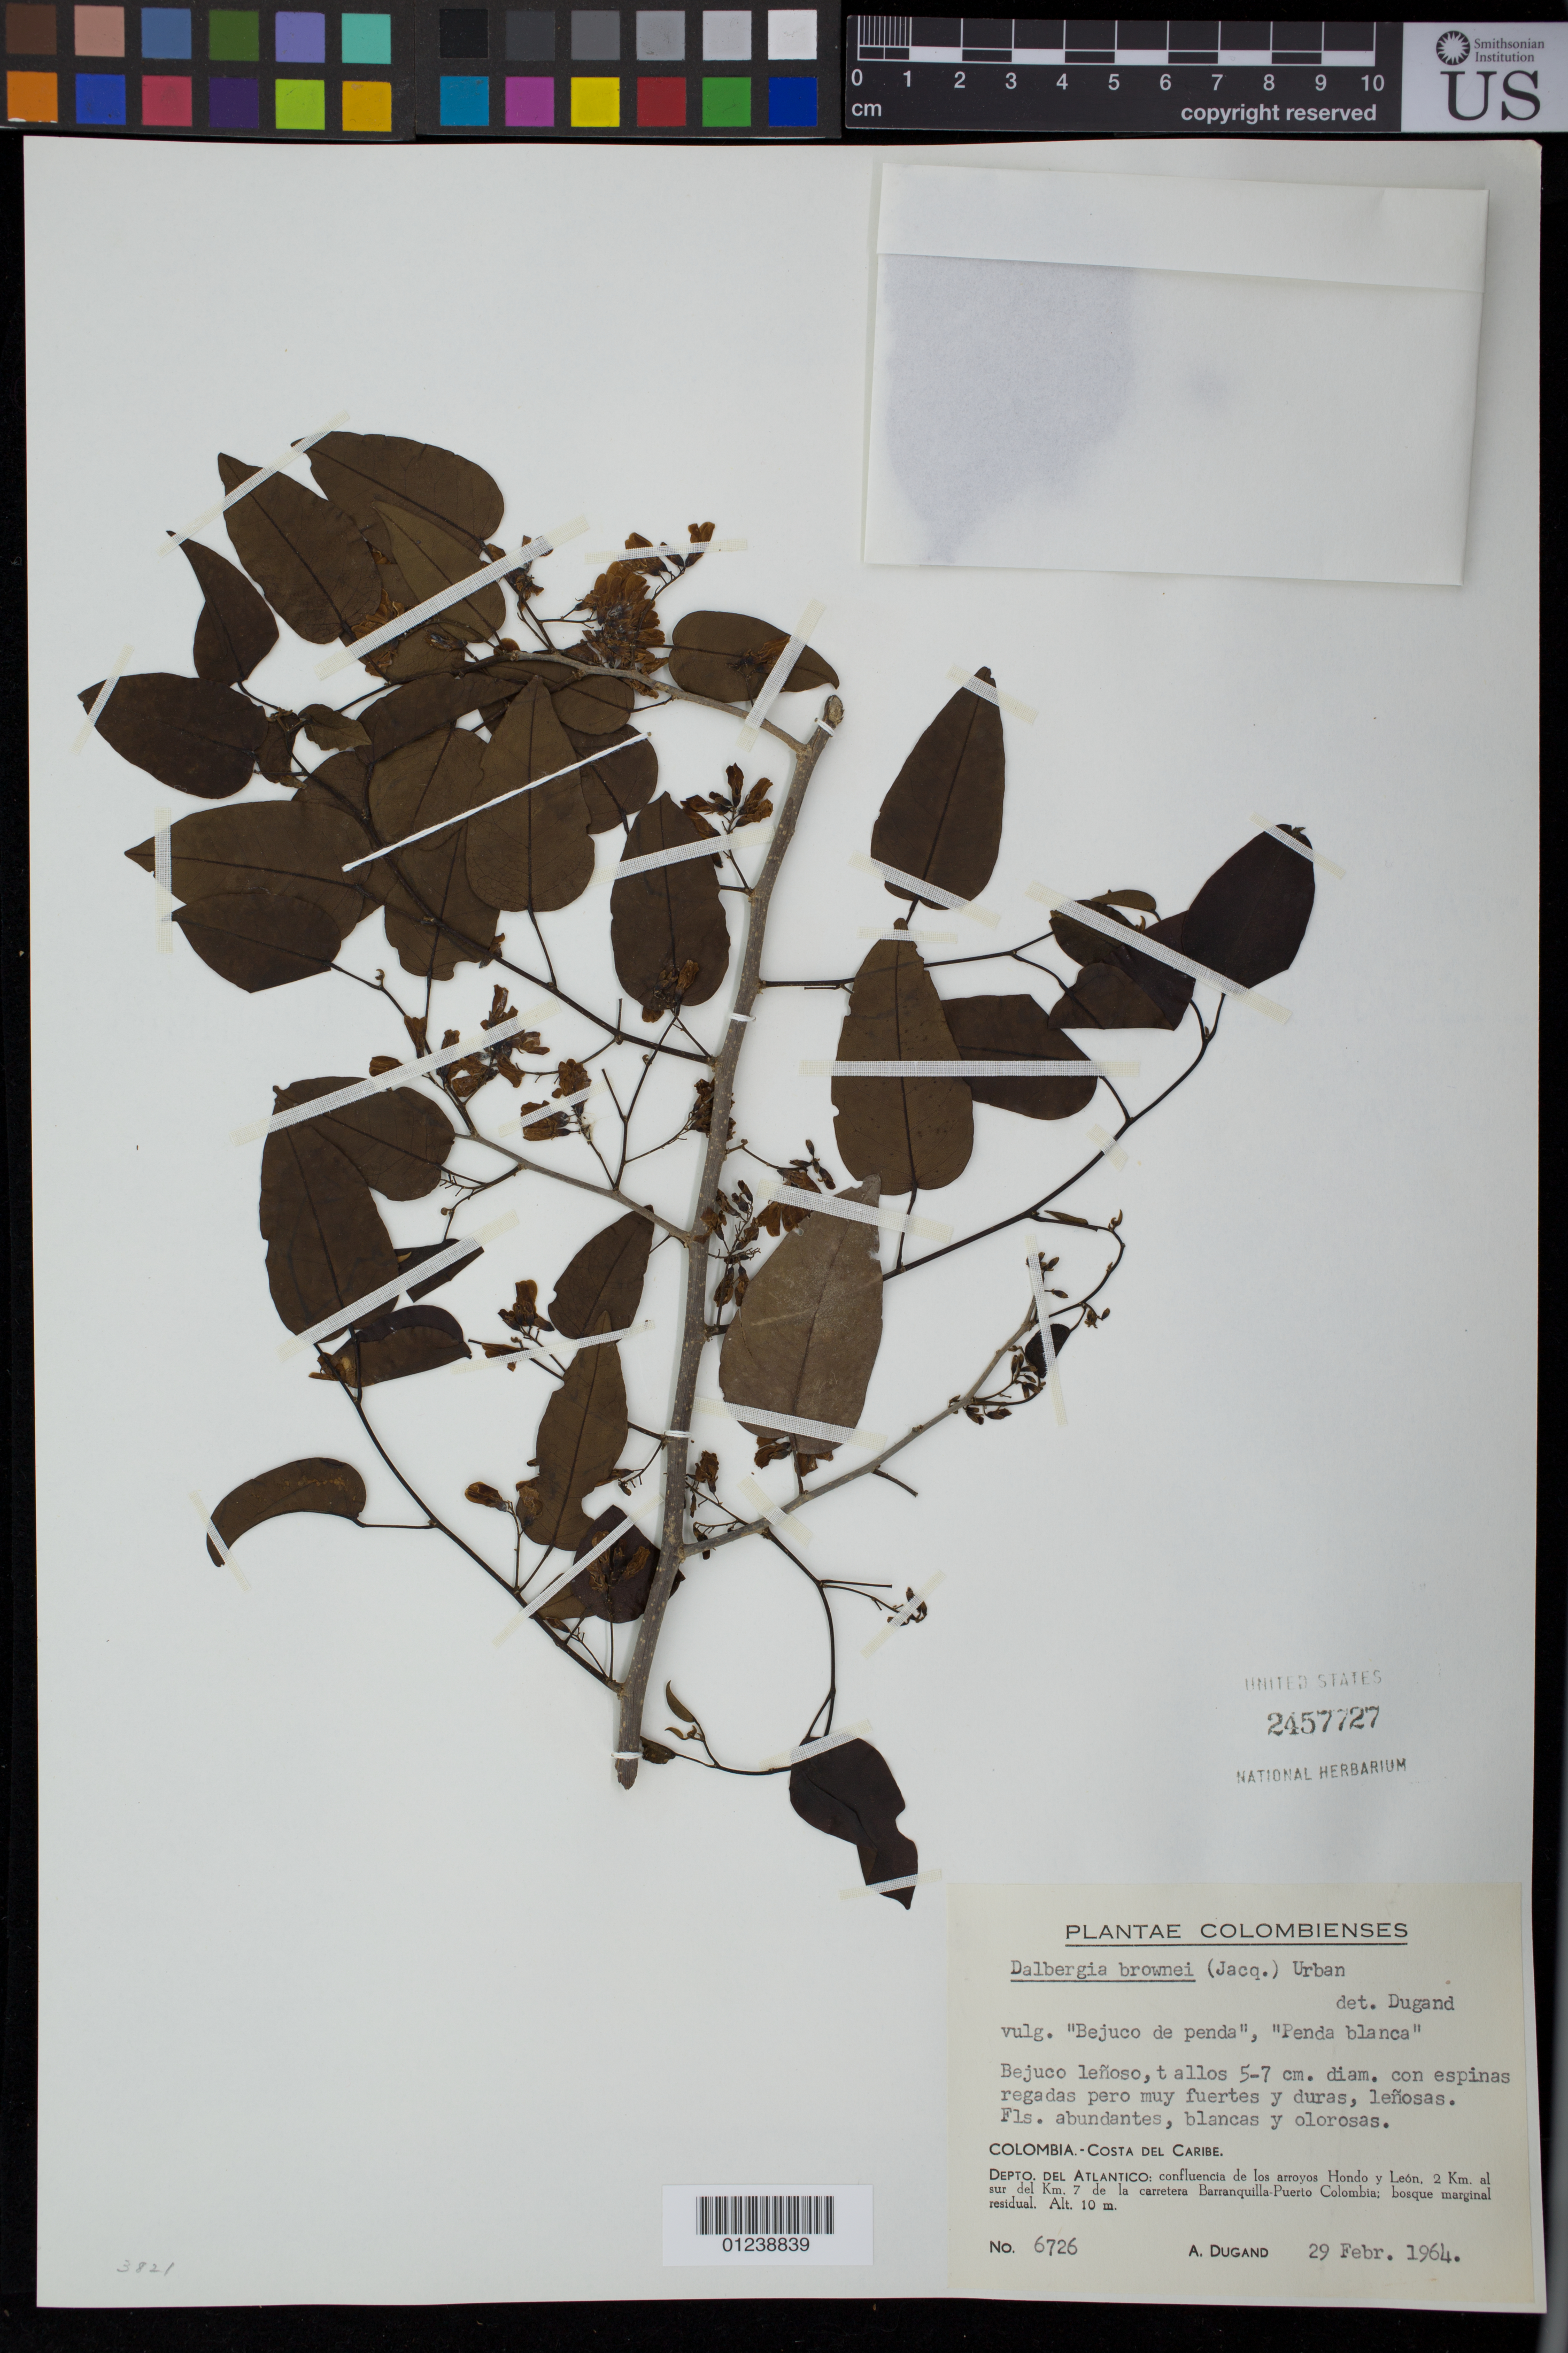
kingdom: Plantae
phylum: Tracheophyta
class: Magnoliopsida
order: Fabales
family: Fabaceae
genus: Dalbergia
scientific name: Dalbergia brownei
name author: (Jacq.) Schinz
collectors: A. Dugand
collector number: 6726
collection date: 1964-02-29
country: Colombia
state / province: Atlantico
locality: Costa Del Caribe: confluencia de los arroyos Hondo y Leon, 2 Km. al sur del Km. 7 de la carretera Barranquilla-Puerto Colombia; bosque marginal residual.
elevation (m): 10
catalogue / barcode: US 2457727